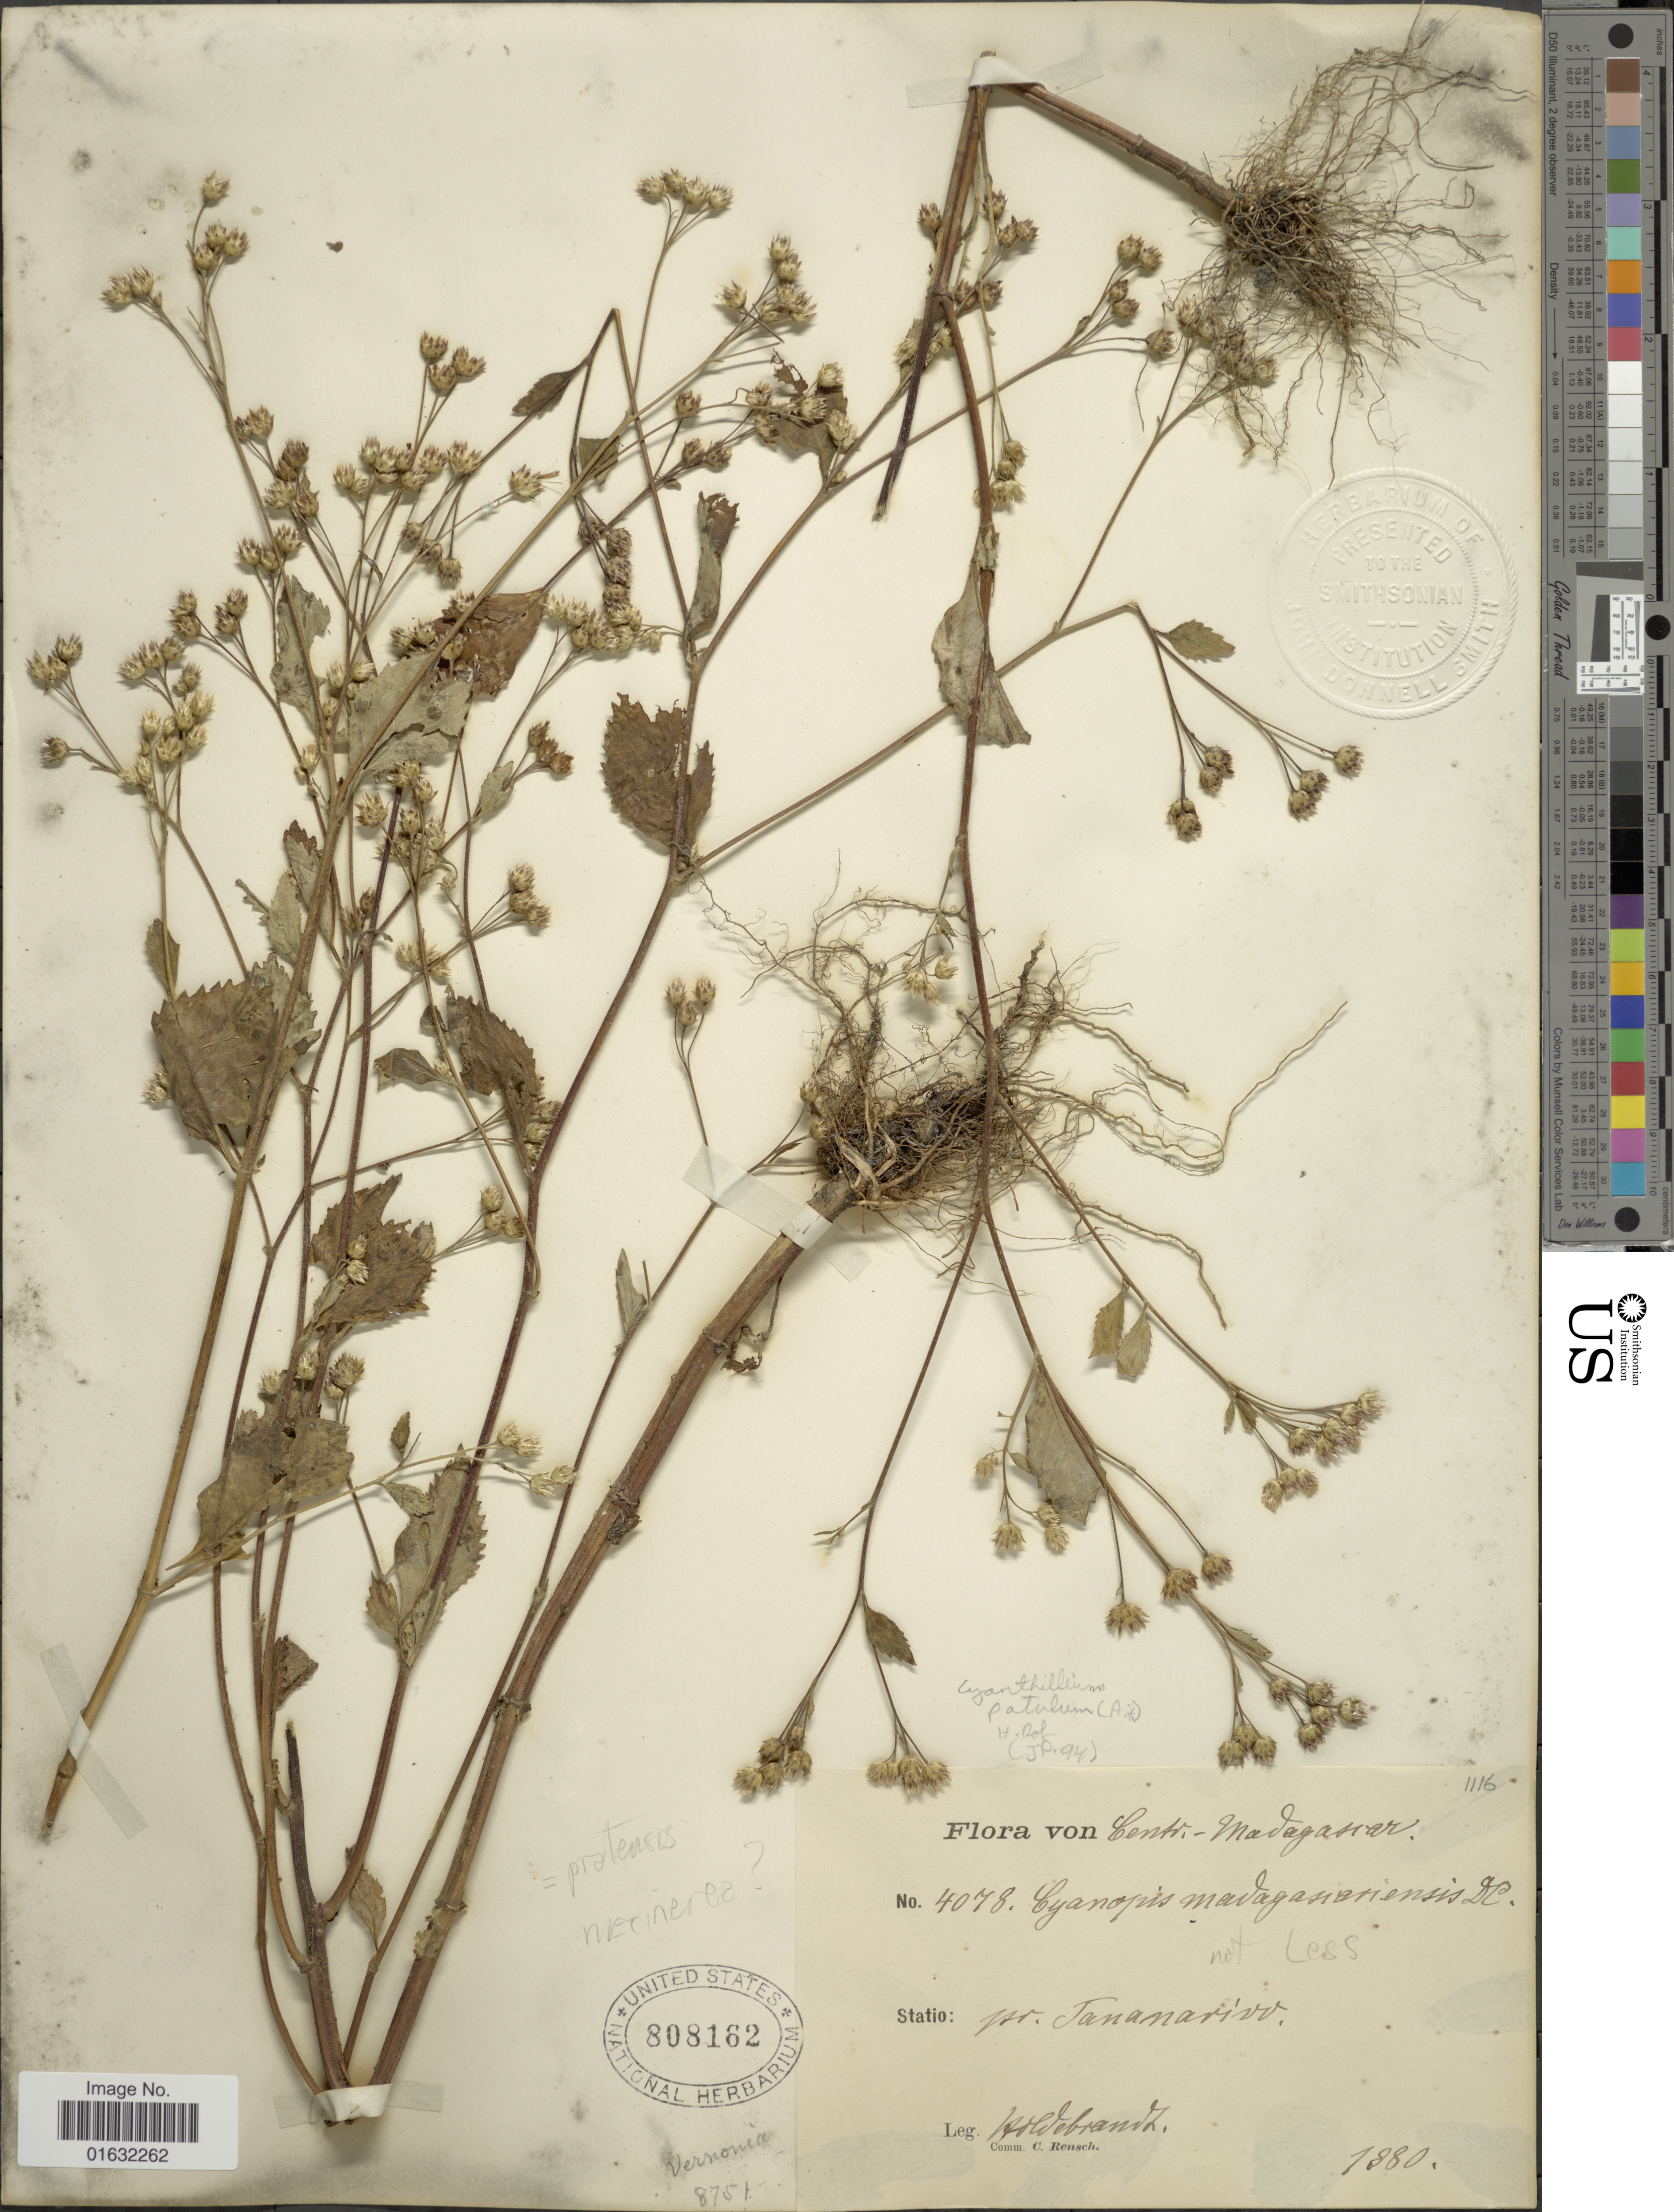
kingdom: Plantae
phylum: Tracheophyta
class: Magnoliopsida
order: Asterales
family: Asteraceae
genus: Cyanthillium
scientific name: Cyanthillium patulum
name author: (Aiton) H. Rob.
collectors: J. Hildebrandt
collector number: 4078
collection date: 1880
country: Madagascar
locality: Centr-Madagascar, Tananarivo.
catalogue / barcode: US 808162